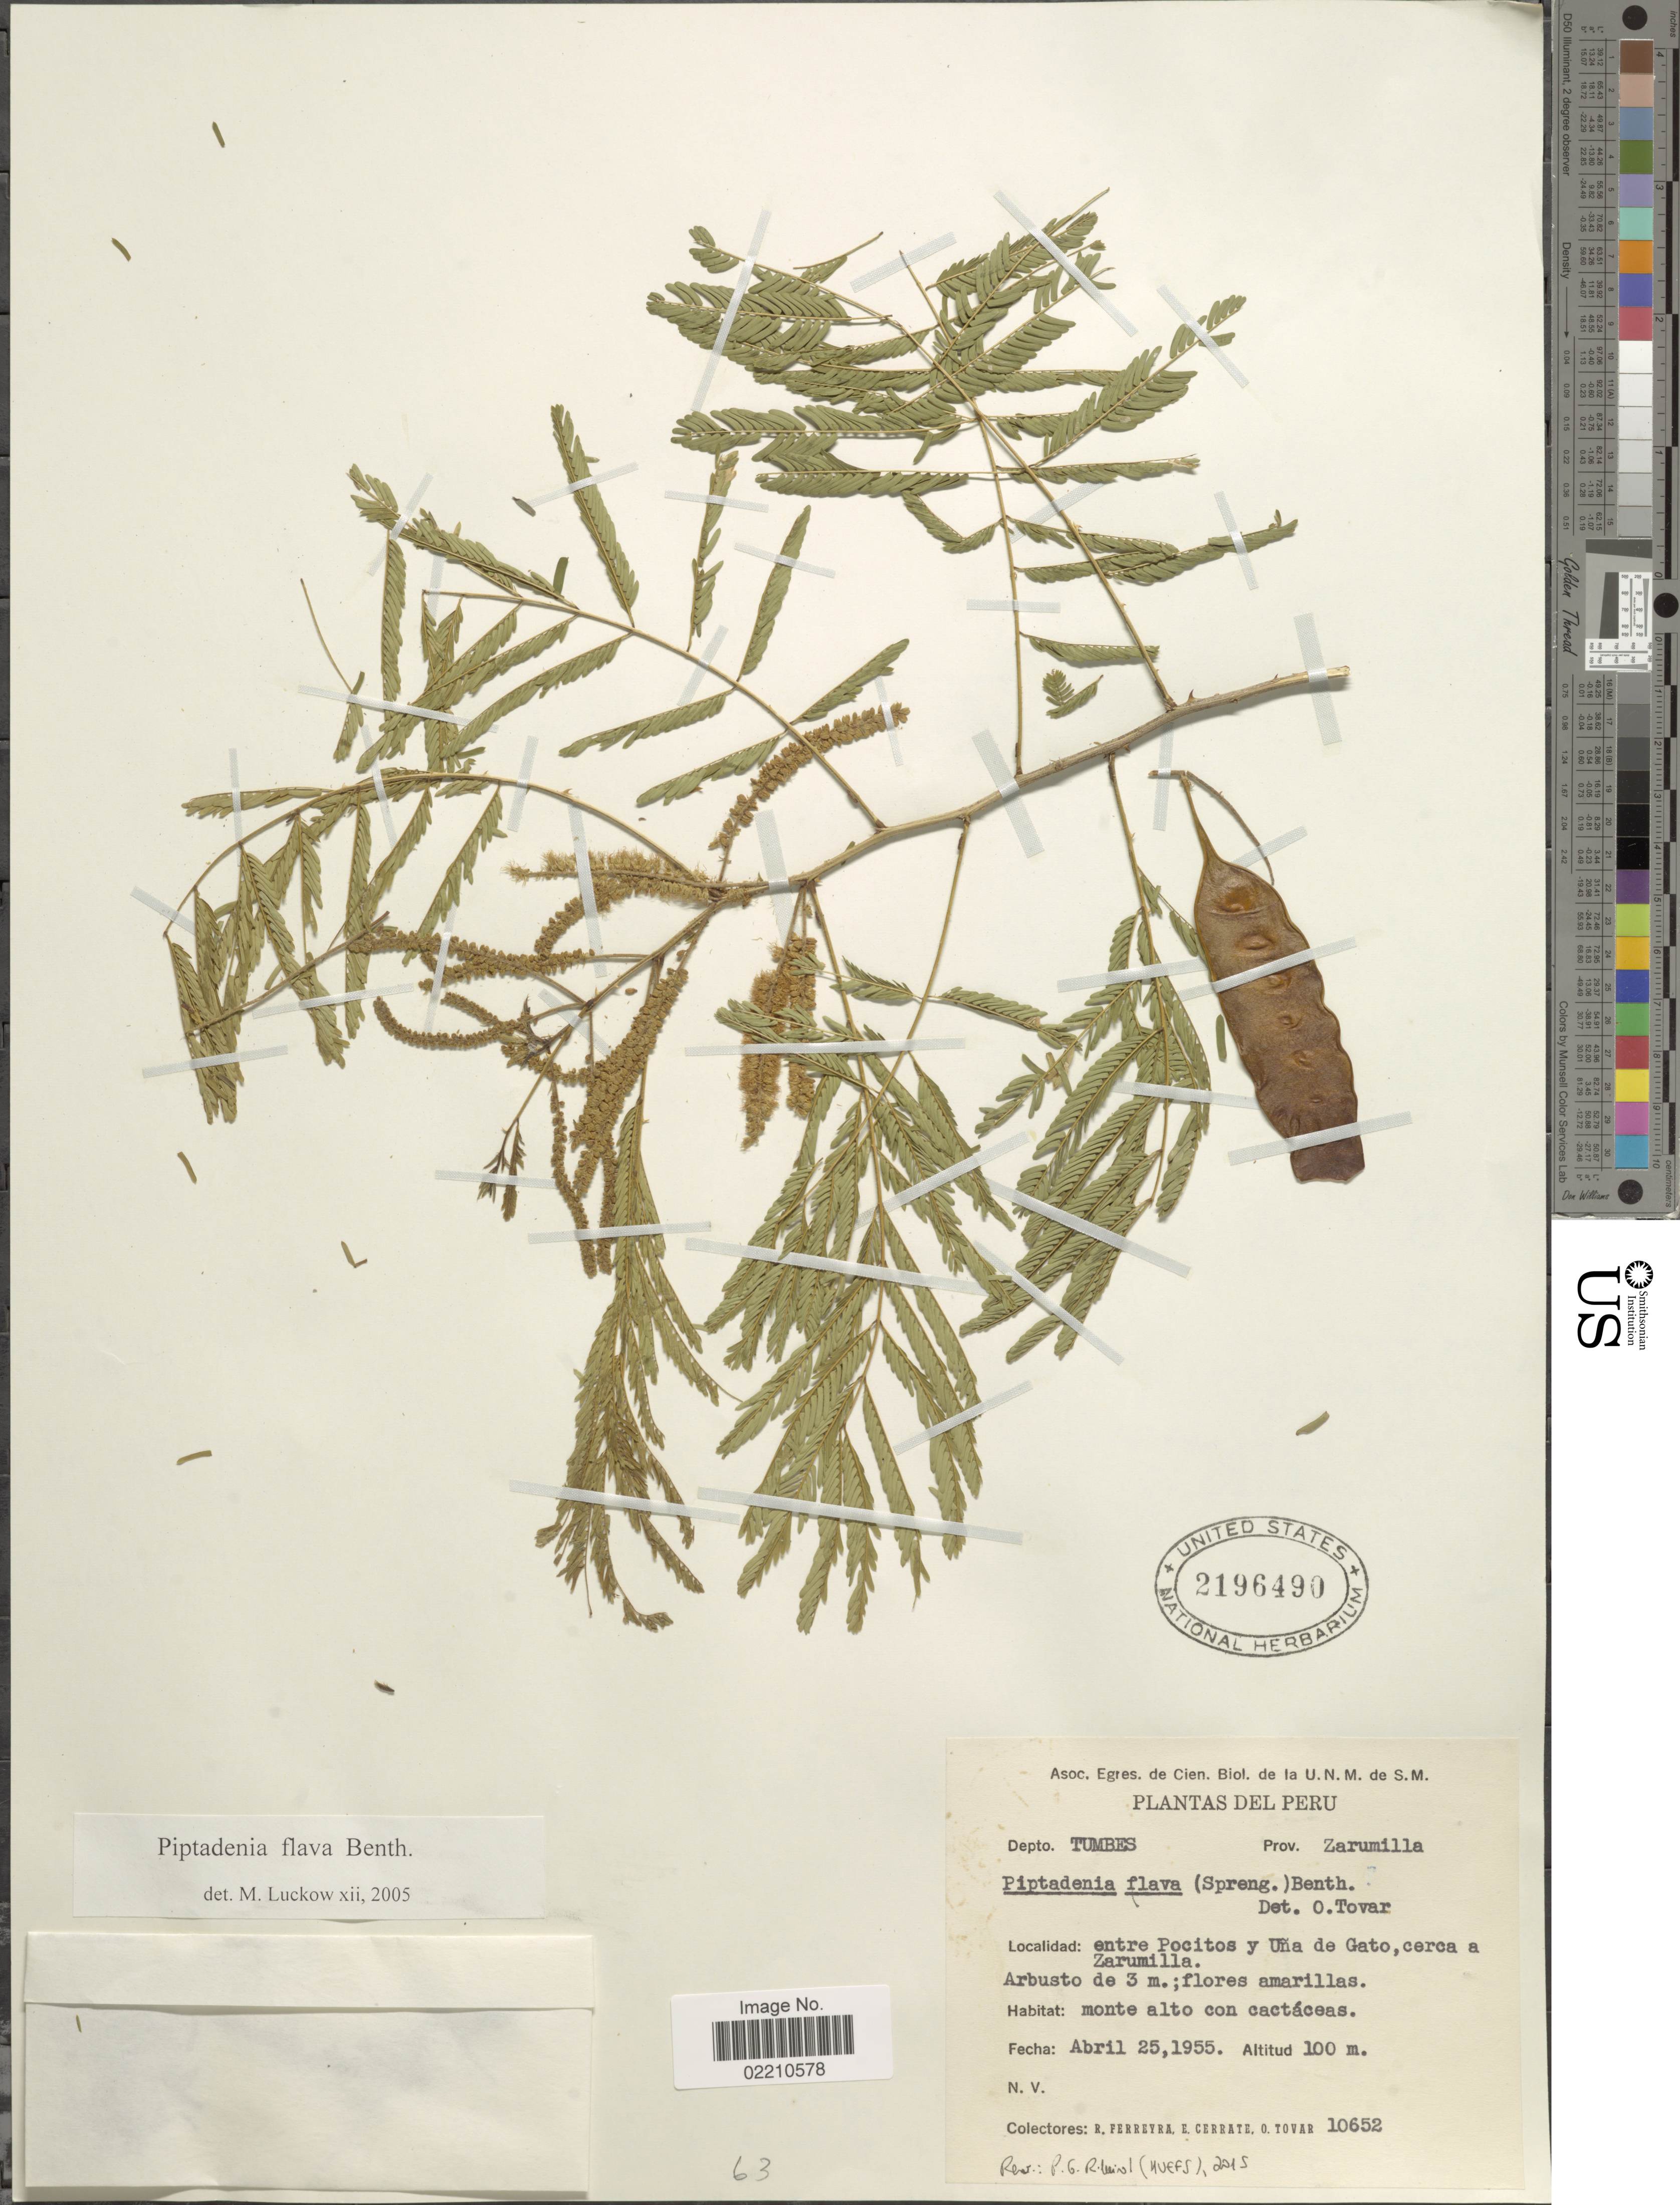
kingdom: Plantae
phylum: Tracheophyta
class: Magnoliopsida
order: Fabales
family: Fabaceae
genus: Piptadenia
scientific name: Piptadenia flava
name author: (DC.) Benth.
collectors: R. A. Ferreyra, E. Cerrate & Ó. Tovar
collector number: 10652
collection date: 1955-04-25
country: Peru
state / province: Tumbes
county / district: Zarumilla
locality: Depto. Tumbes, Prov. Zarumilla, Entre Pocitos y Una de Gato, cerca a Zarumilla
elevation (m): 100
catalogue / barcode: US 2196490